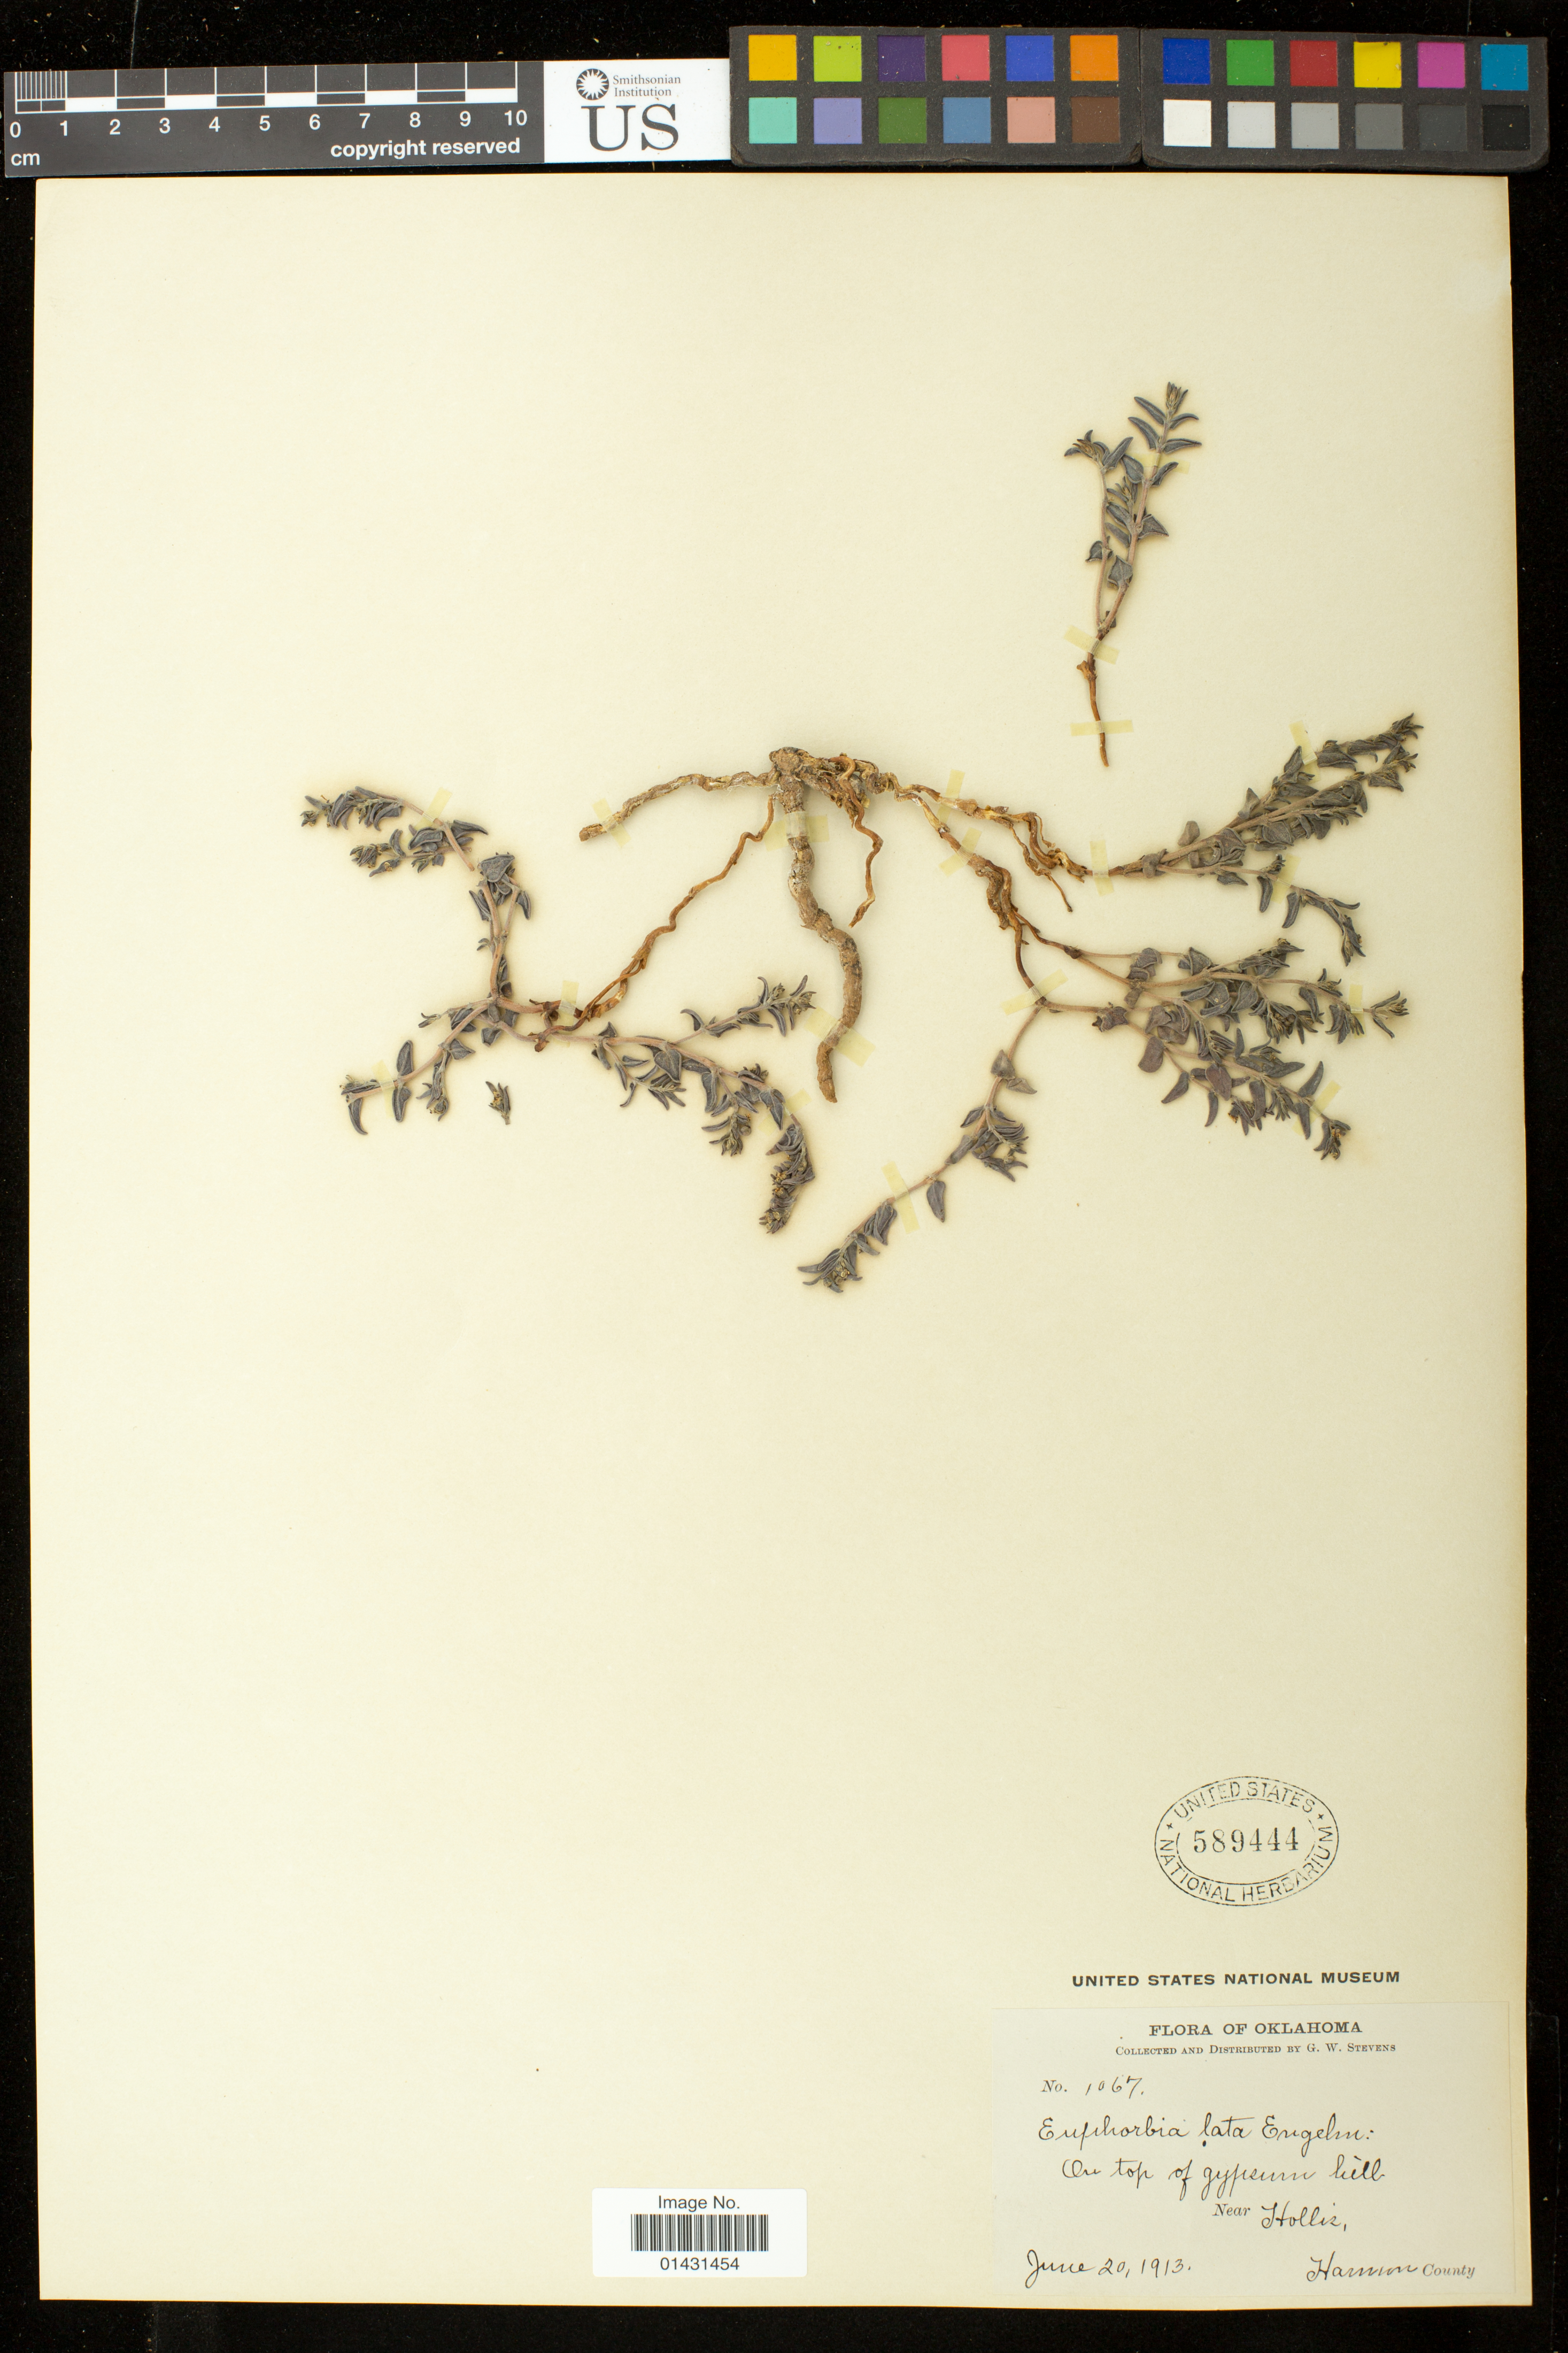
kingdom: Plantae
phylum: Tracheophyta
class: Magnoliopsida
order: Malpighiales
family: Euphorbiaceae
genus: Euphorbia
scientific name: Euphorbia laxa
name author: Drake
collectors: G. W. Stevens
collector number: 1067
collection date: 1913-06-20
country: United States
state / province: Oklahoma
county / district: Harmon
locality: Near Hollis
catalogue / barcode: US 589444